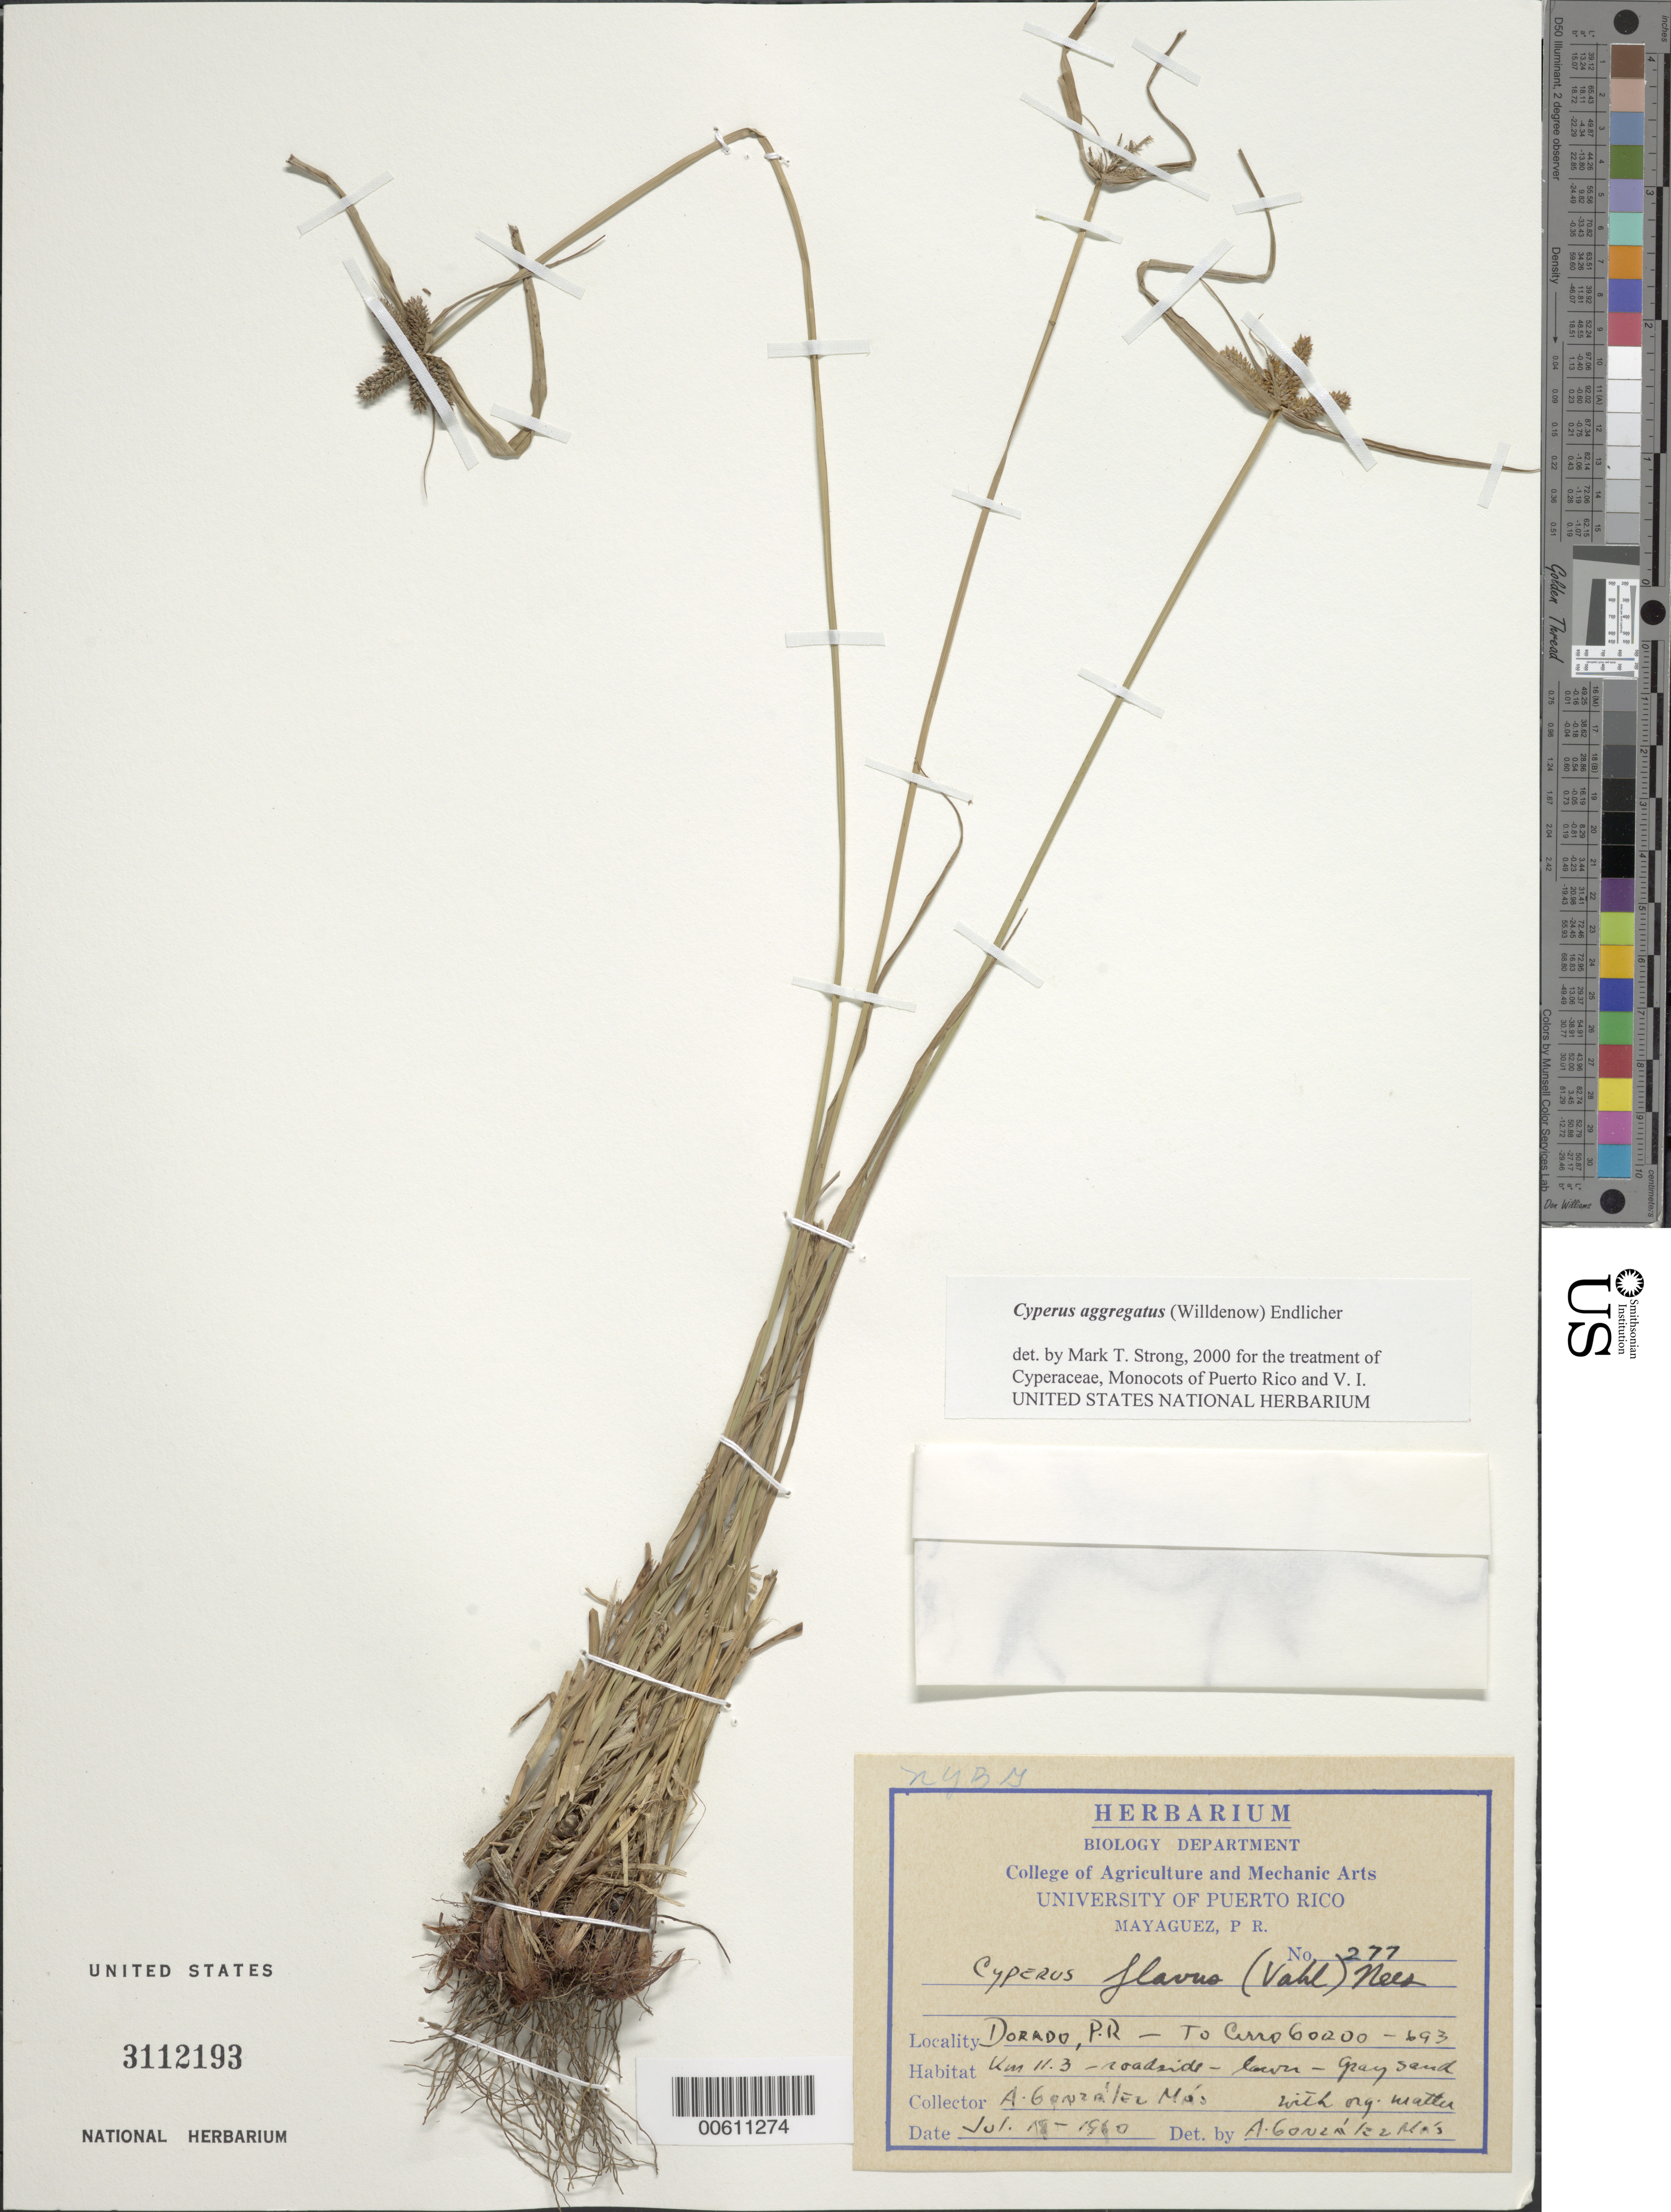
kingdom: Plantae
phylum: Tracheophyta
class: Liliopsida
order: Poales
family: Cyperaceae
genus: Cyperus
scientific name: Cyperus aggregatus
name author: (Willd.) Endl.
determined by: Strong, M. T., (US), Smithsonian Institution - National Museum of Natural History (UNITED STATES)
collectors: A. González Más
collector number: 277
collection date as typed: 18 Jul 1960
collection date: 1960-07-18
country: Puerto Rico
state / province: Dorado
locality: Dorado: To Cerro Gordo, Rd. 693, km 11.3.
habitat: Roadside lawn.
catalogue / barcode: US 3112193